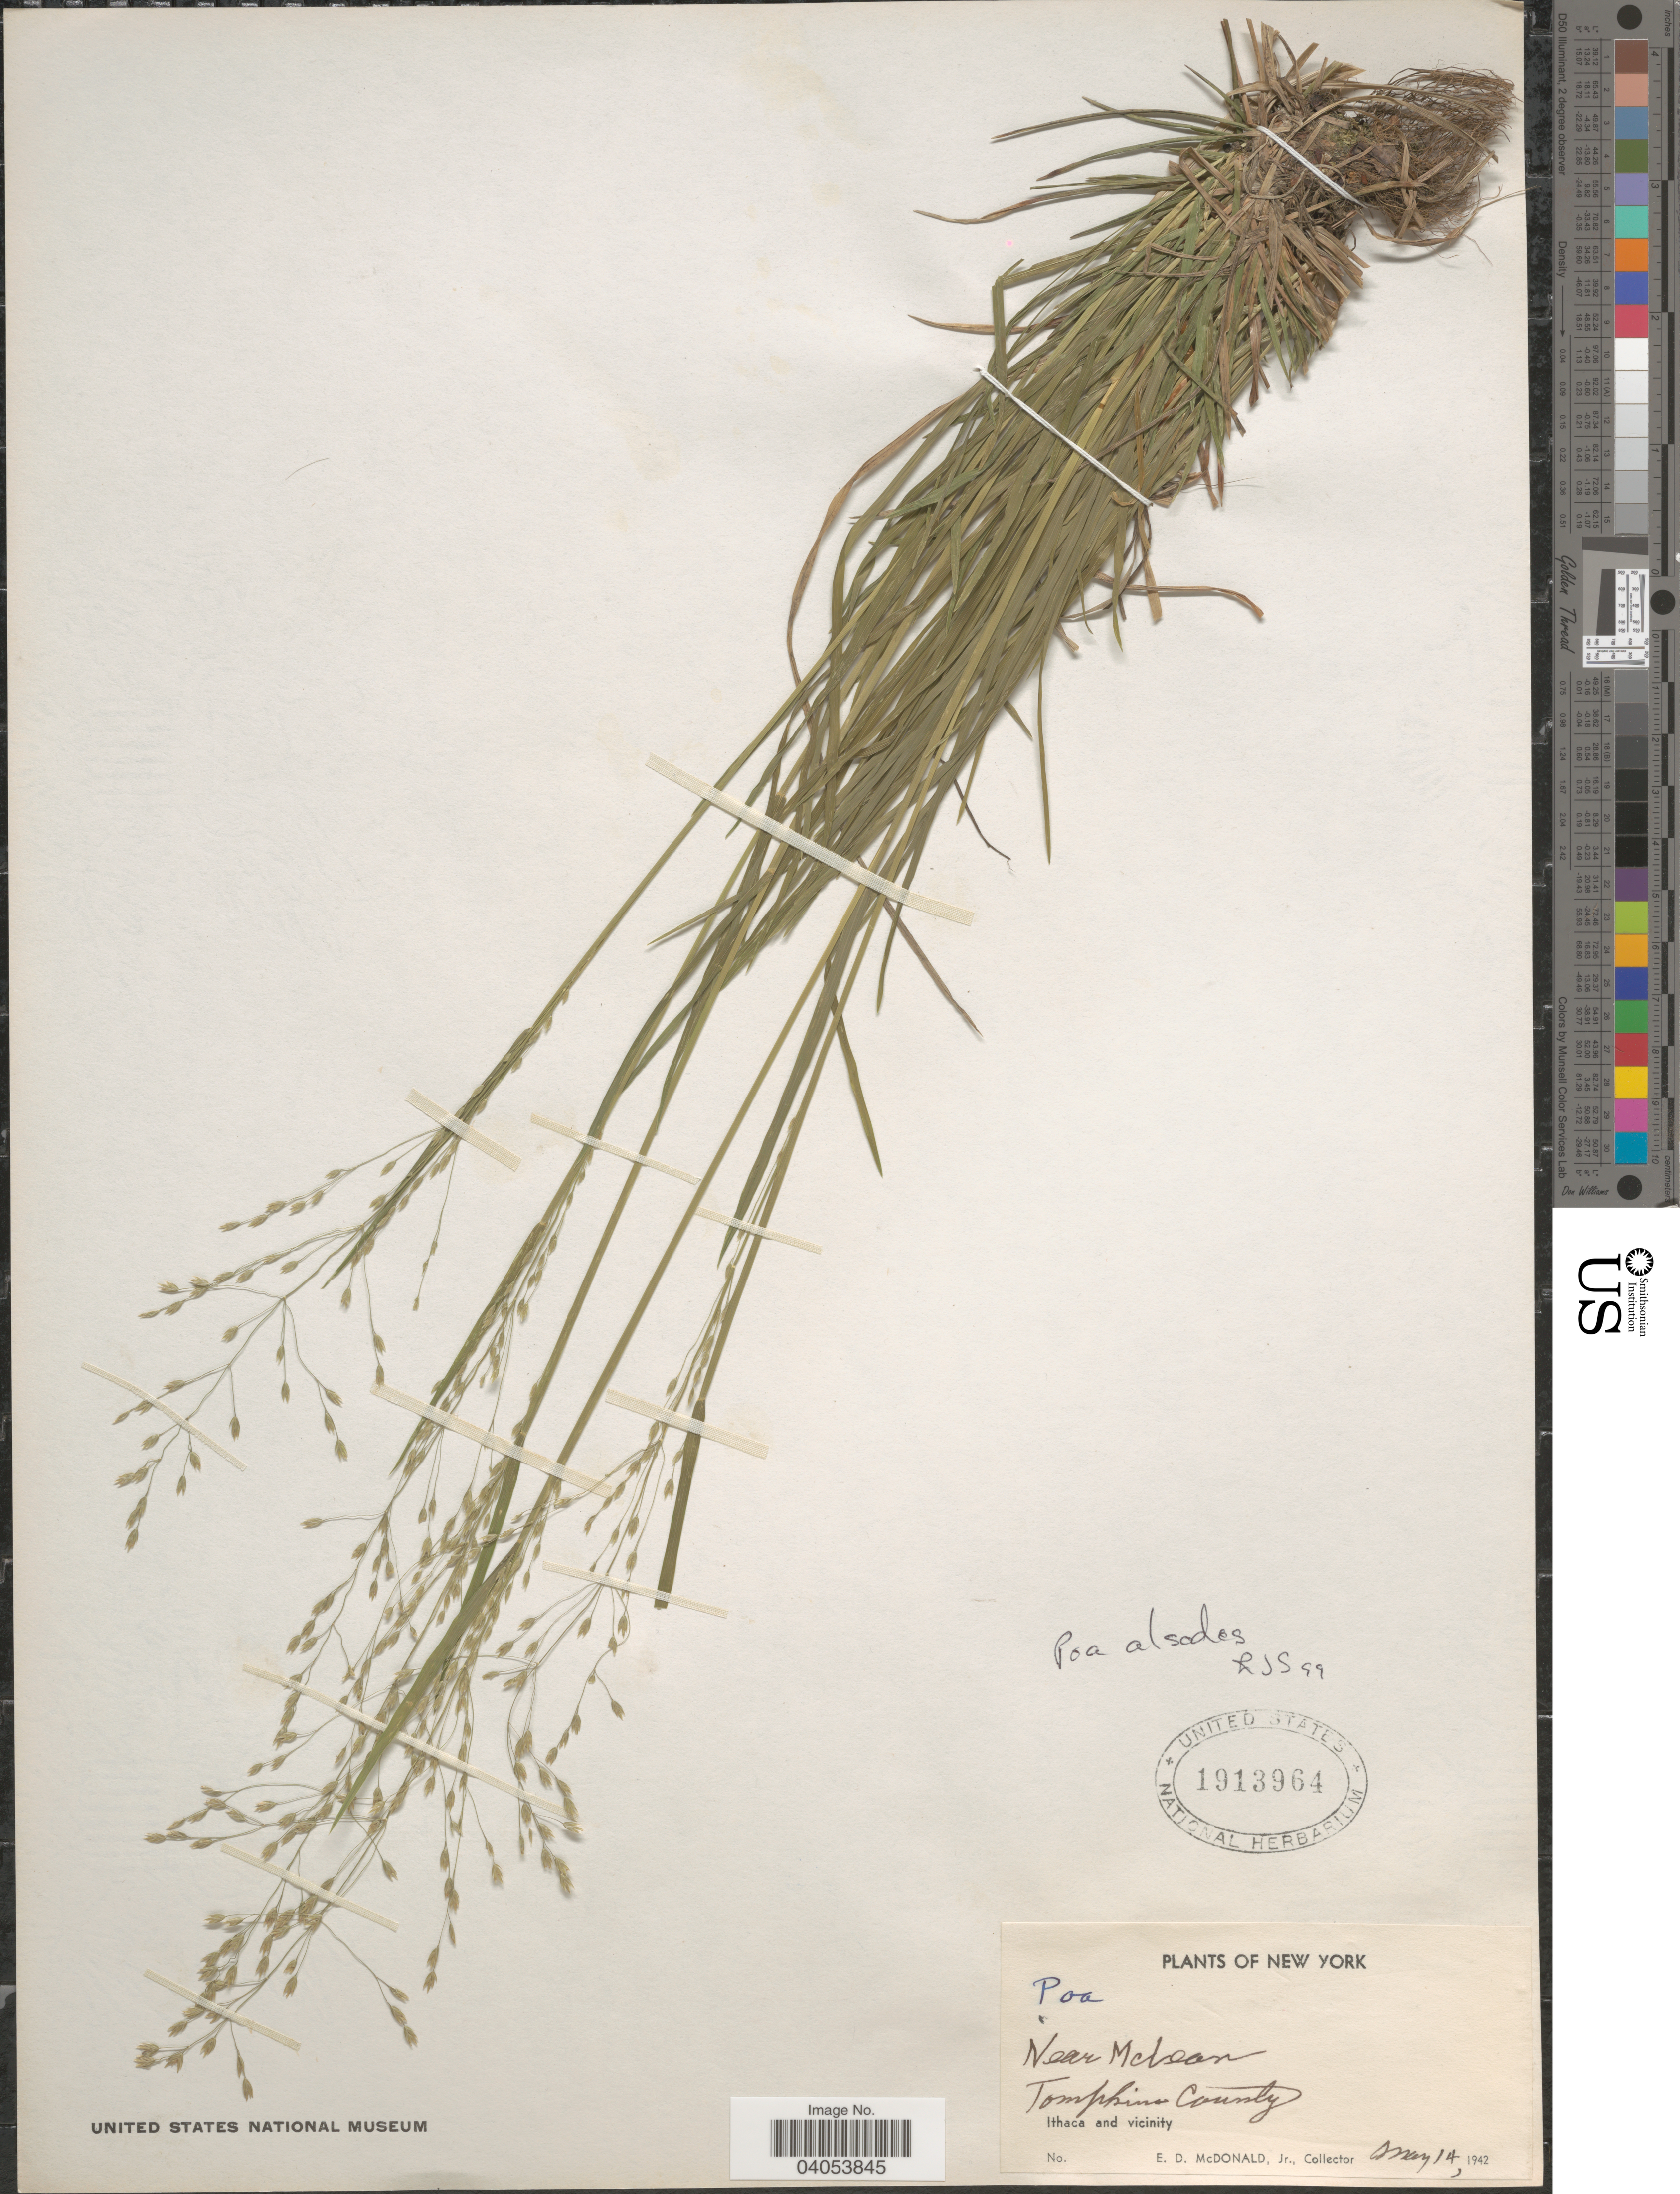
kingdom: Plantae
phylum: Tracheophyta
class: Liliopsida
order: Poales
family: Poaceae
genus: Poa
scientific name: Poa alsodes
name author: A. Gray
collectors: E. D. McDonald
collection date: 1942-05-14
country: United States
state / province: New York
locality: Near McLean. Tompkins County. Ithaca and vicinity.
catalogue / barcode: US 1913964